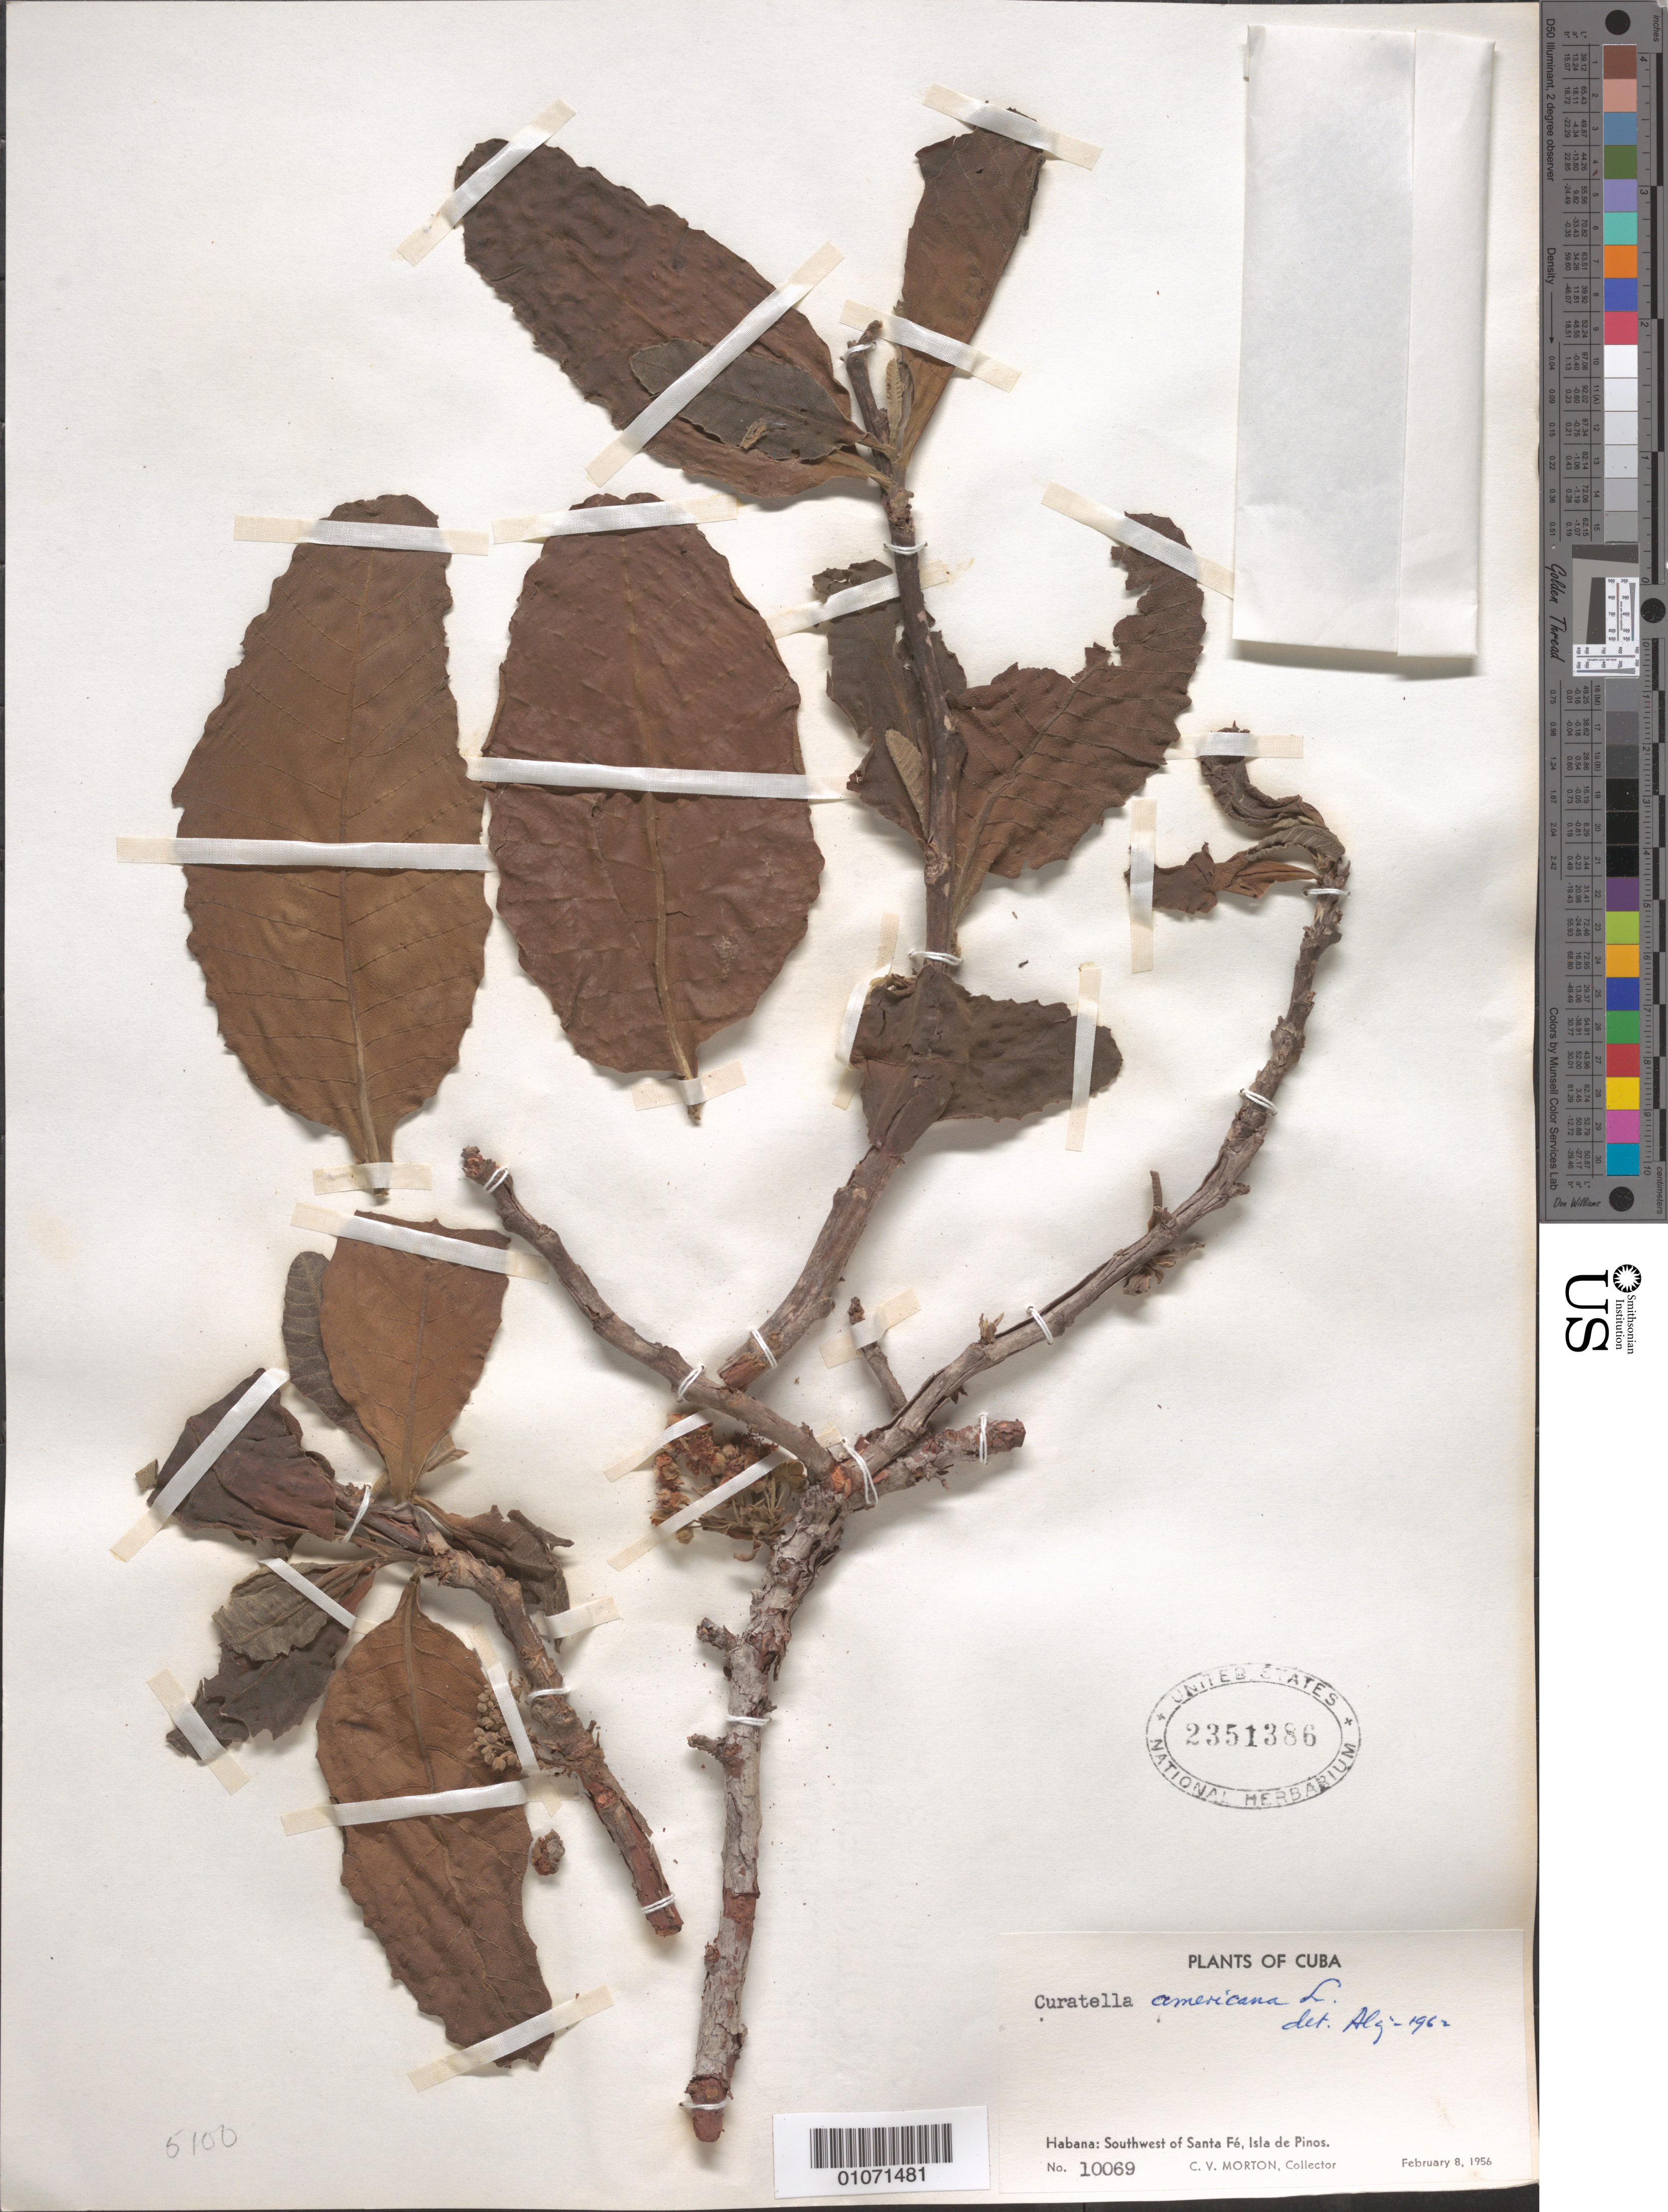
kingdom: Plantae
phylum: Tracheophyta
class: Magnoliopsida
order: Dilleniales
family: Dilleniaceae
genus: Curatella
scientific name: Curatella americana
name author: L.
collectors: C. V. Morton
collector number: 10069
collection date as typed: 08 Feb 1956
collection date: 1956-02-08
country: Cuba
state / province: Isla de La Juventud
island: Isla de la Juventud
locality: Isle of Pines, Santa Fé, SW of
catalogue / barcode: US 2351386